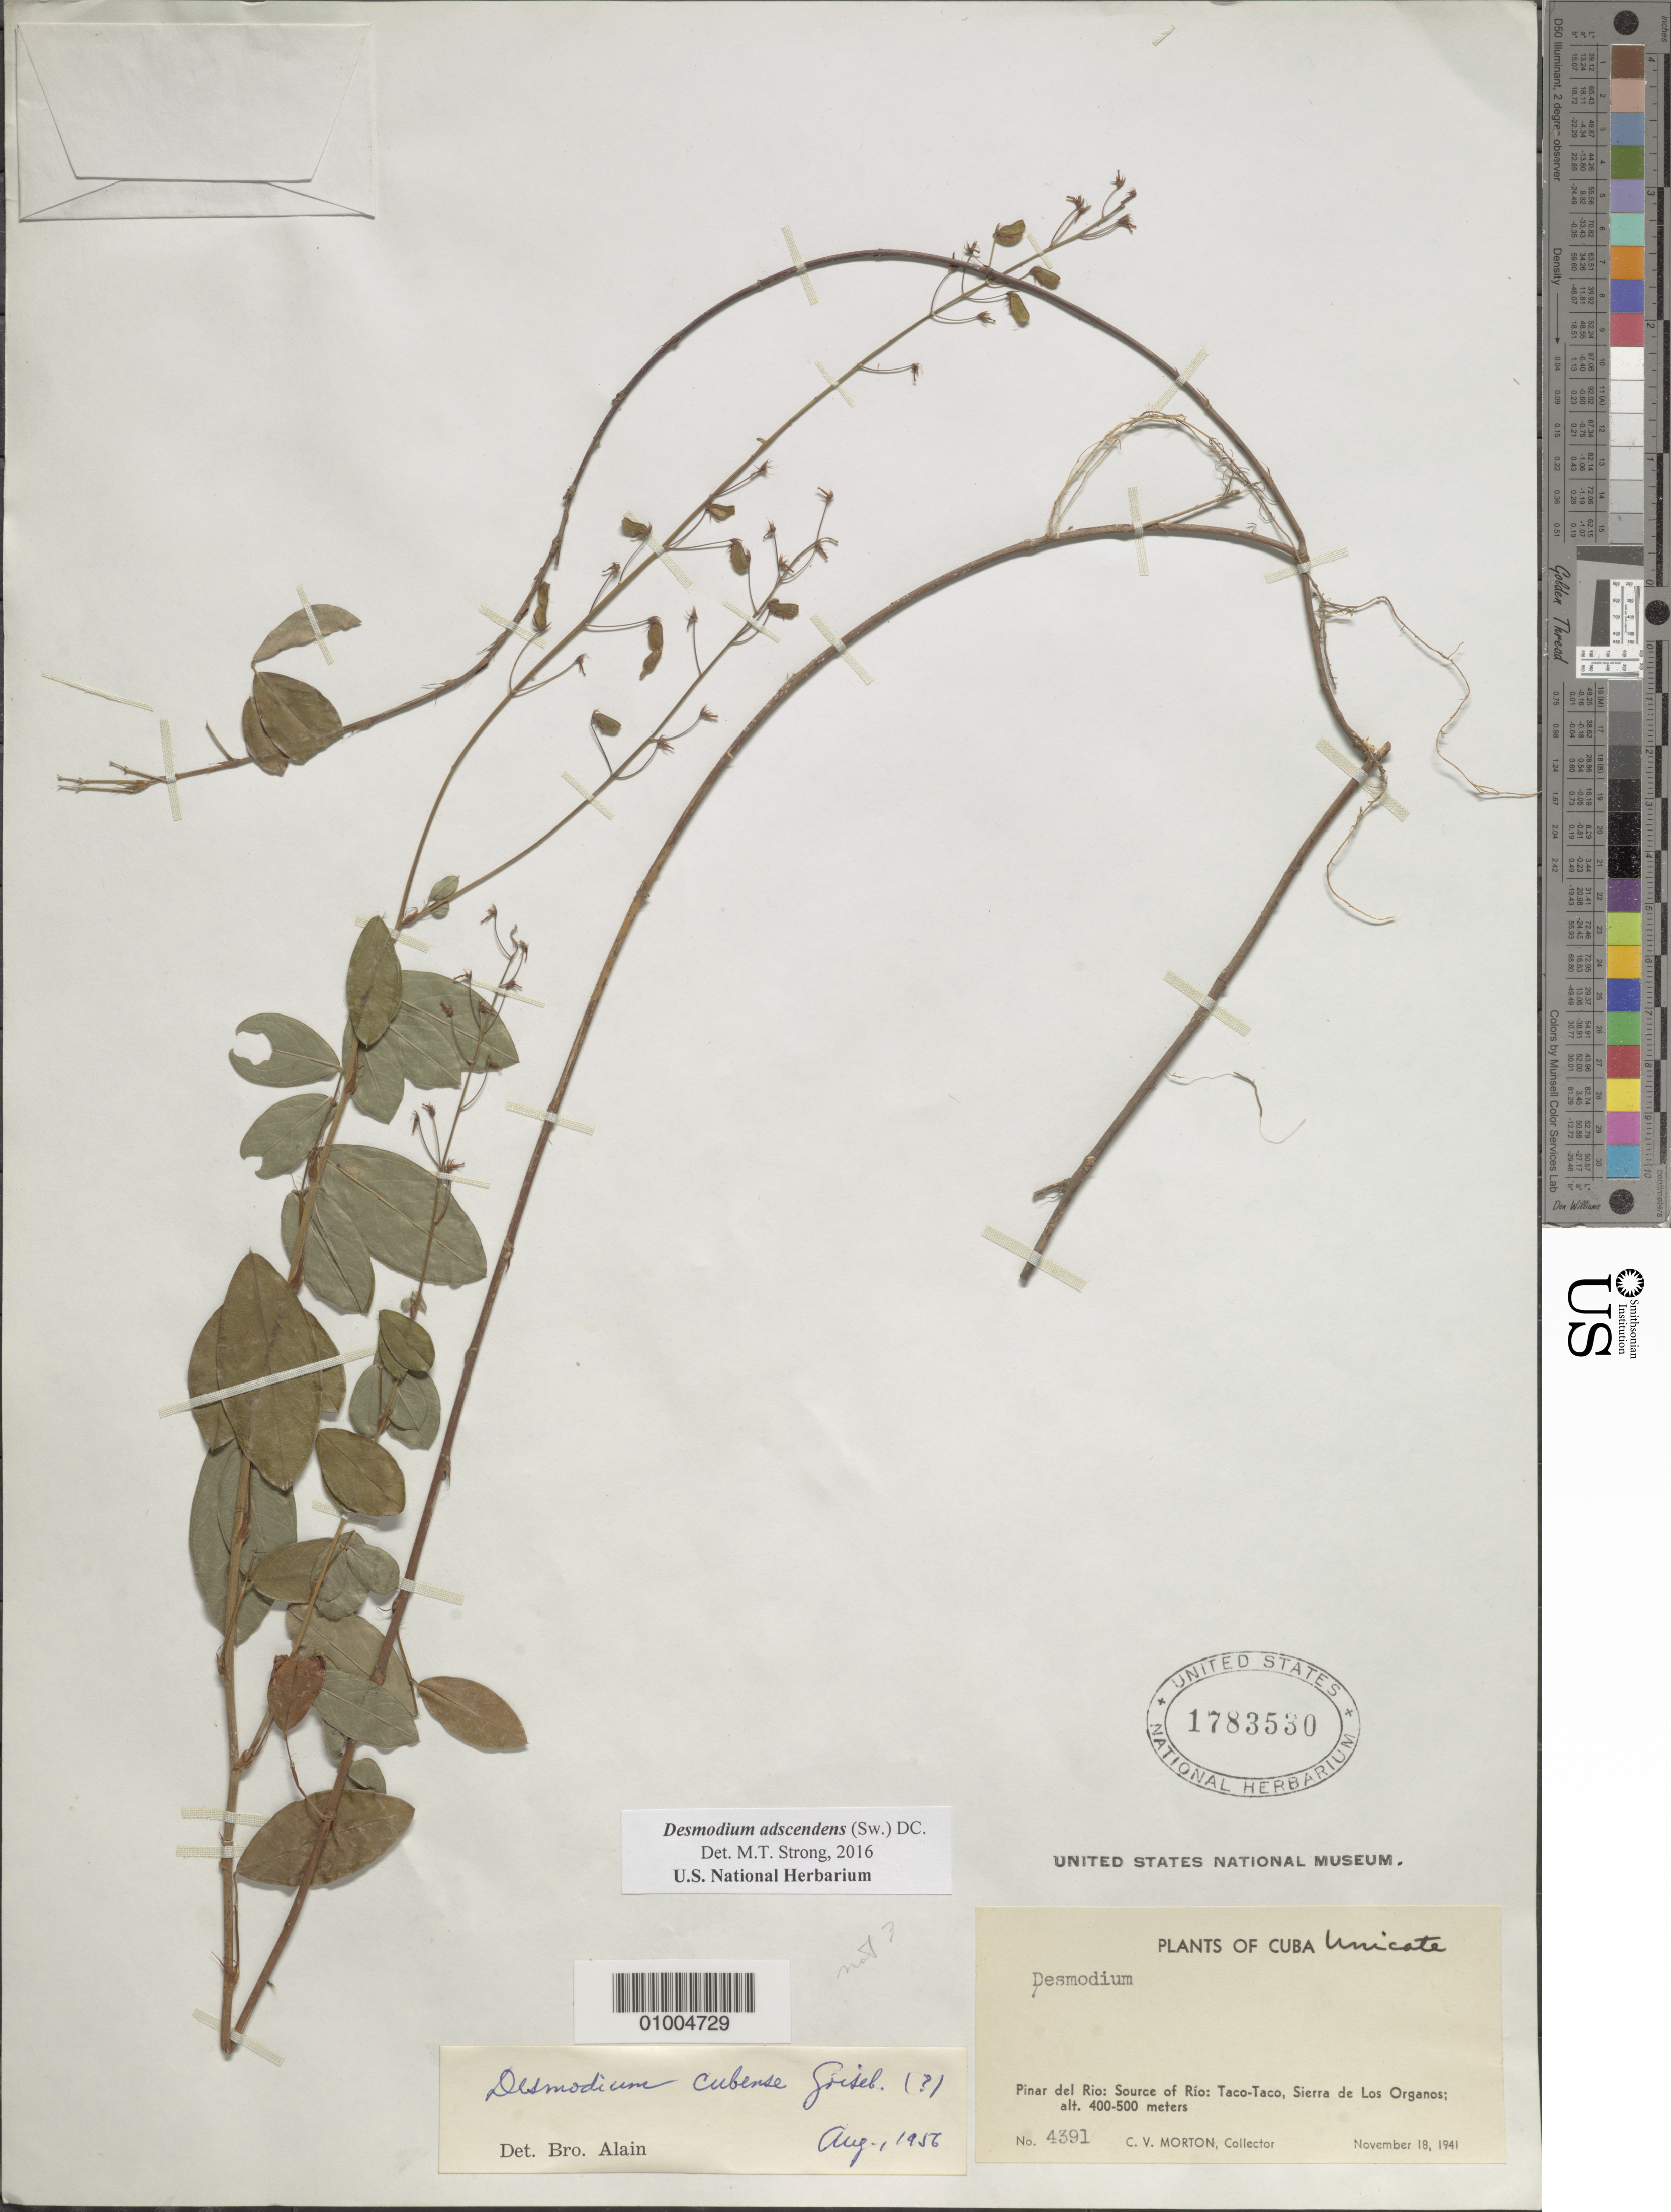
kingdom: Plantae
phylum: Tracheophyta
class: Magnoliopsida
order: Fabales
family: Fabaceae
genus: Grona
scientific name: Grona adscendens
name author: (Sw.) H. Ohashi & K. Ohashi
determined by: Strong, Mark T., (BOT), Smithsonian Institution - National Museum of Natural History (UNITED STATES)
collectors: C. V. Morton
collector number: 4319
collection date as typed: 18 Nov 1941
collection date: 1941-11-18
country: Cuba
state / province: Pinar del Rio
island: Cuba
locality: Source of Rio; Taco-Taco, Sierra de Los Organos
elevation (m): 400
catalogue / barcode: US 1783530